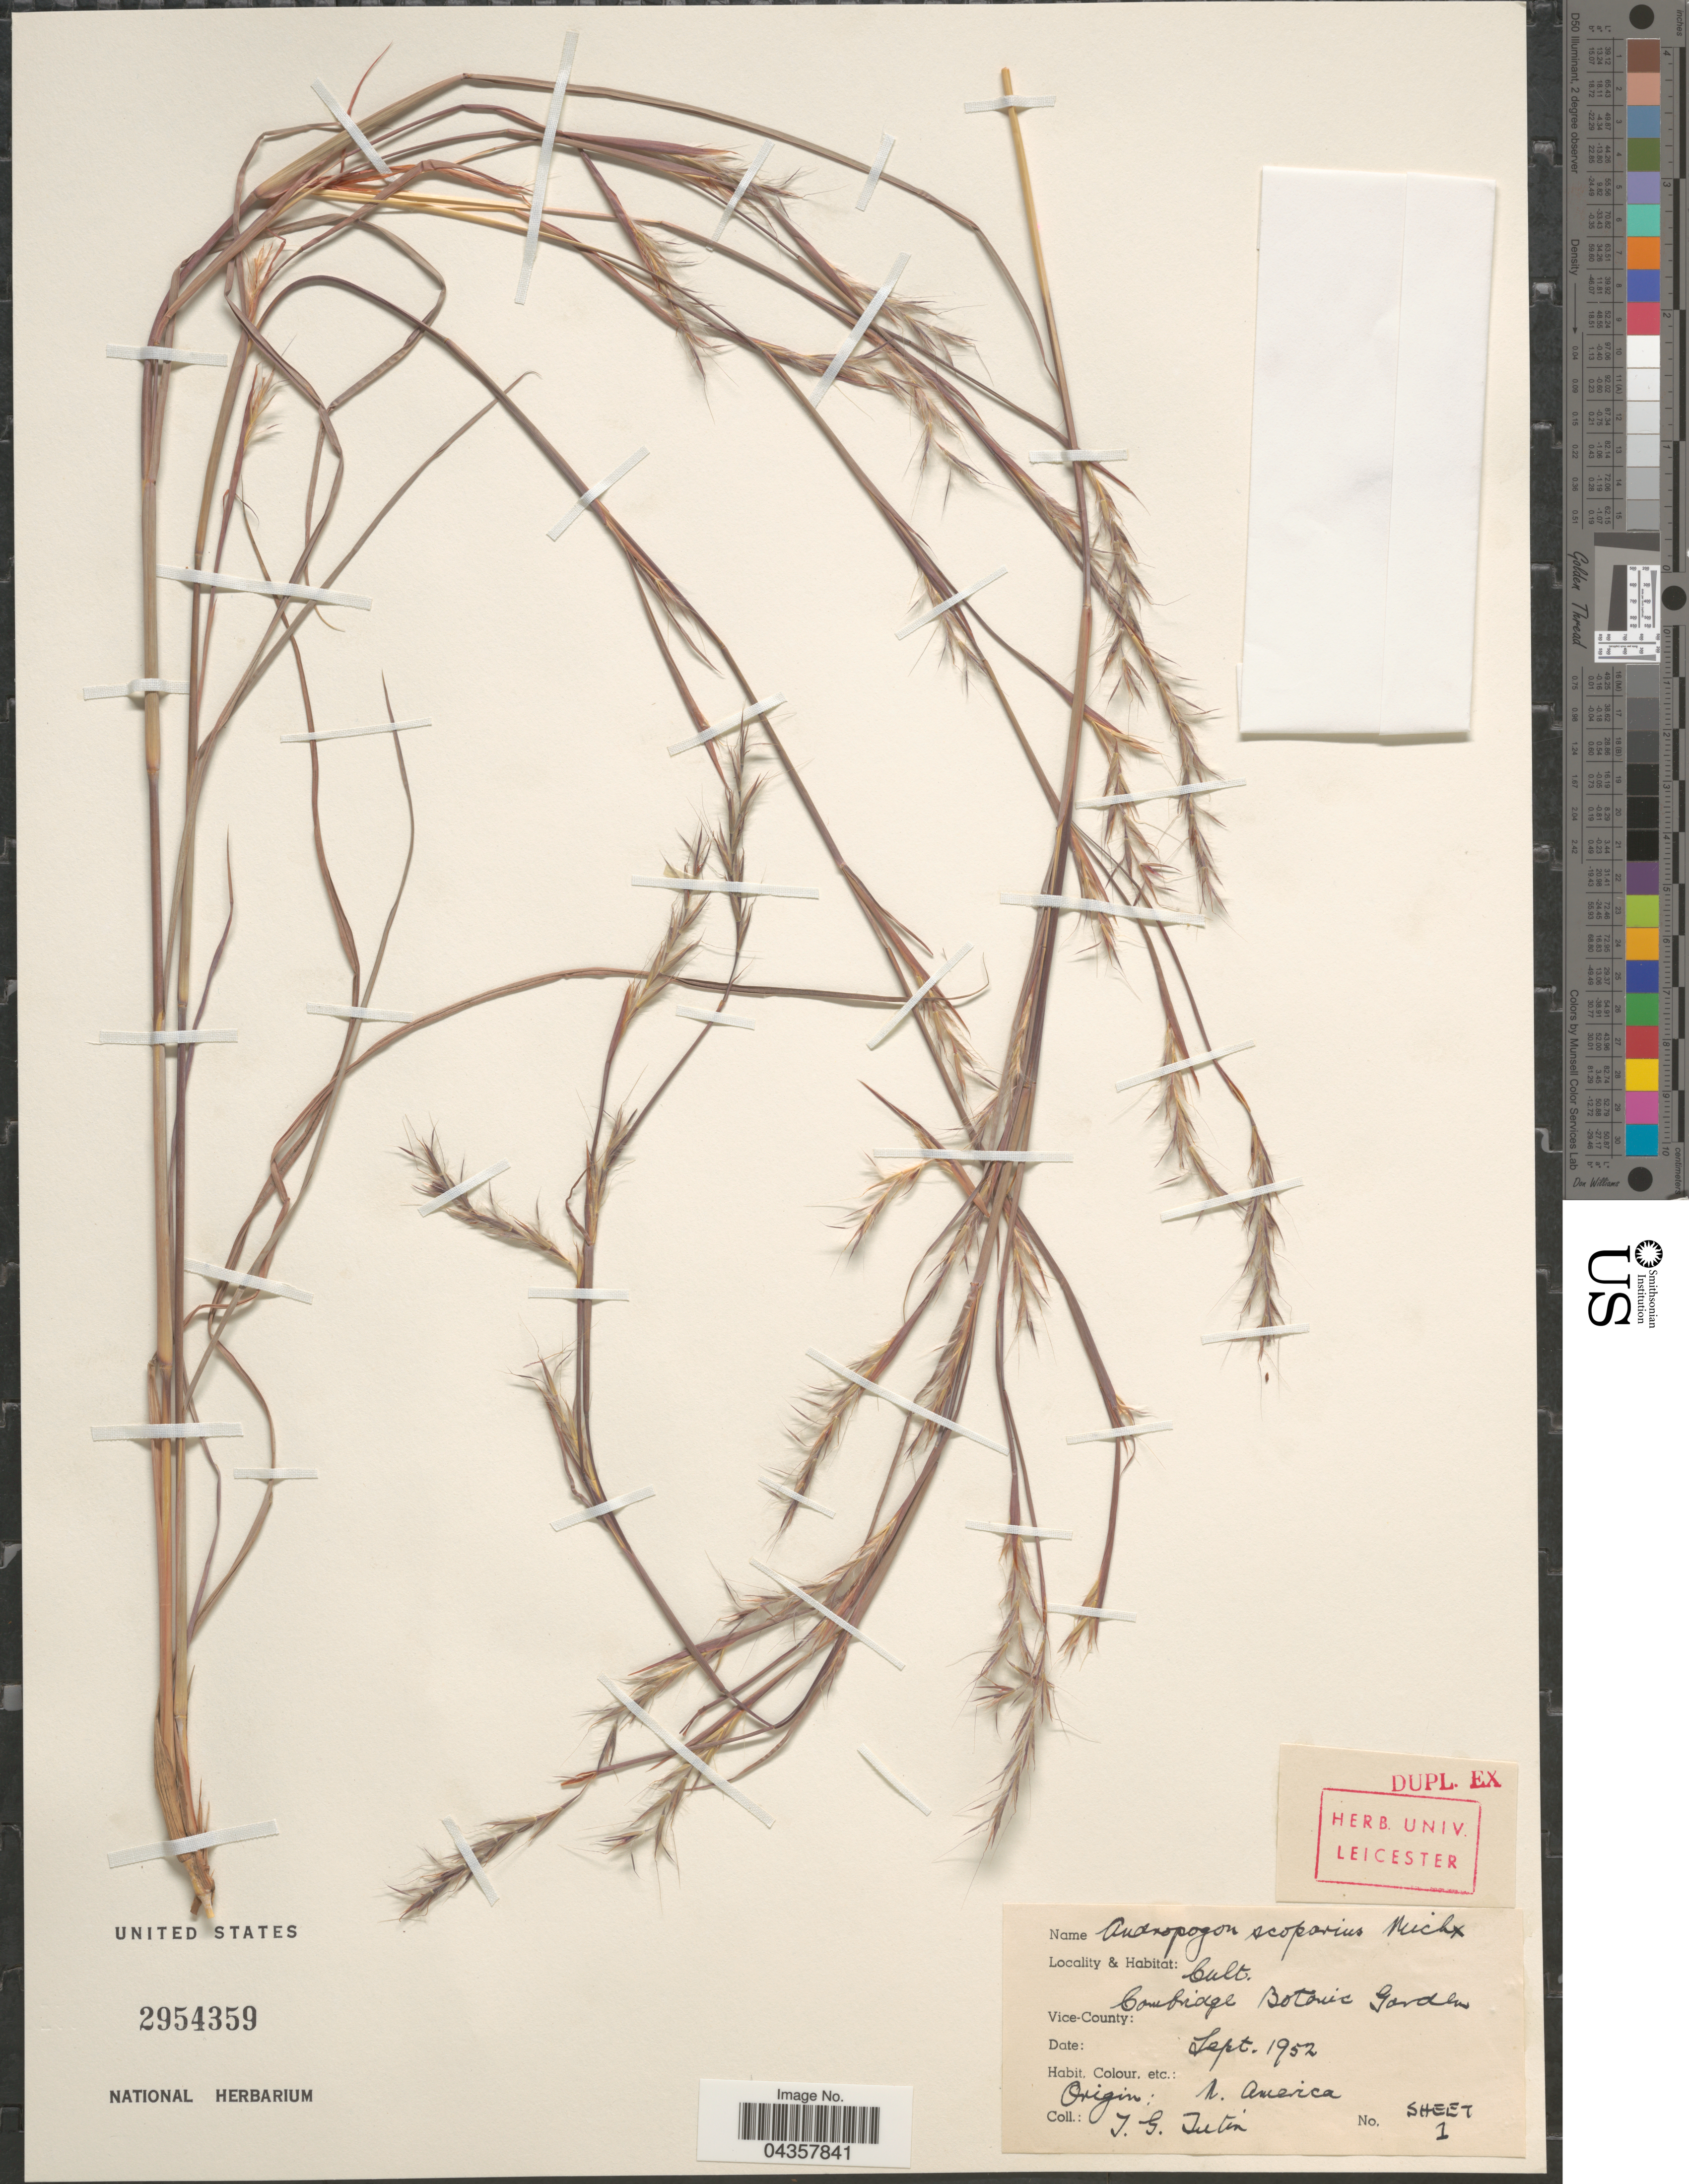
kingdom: Plantae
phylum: Tracheophyta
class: Liliopsida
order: Poales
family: Poaceae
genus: Schizachyrium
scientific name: Schizachyrium scoparium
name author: (Michx.) Nash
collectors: T. G. Tutin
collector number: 1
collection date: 1952-09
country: United Kingdom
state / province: England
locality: Cult. Cambridge Botanic Garden.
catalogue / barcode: US 2954359